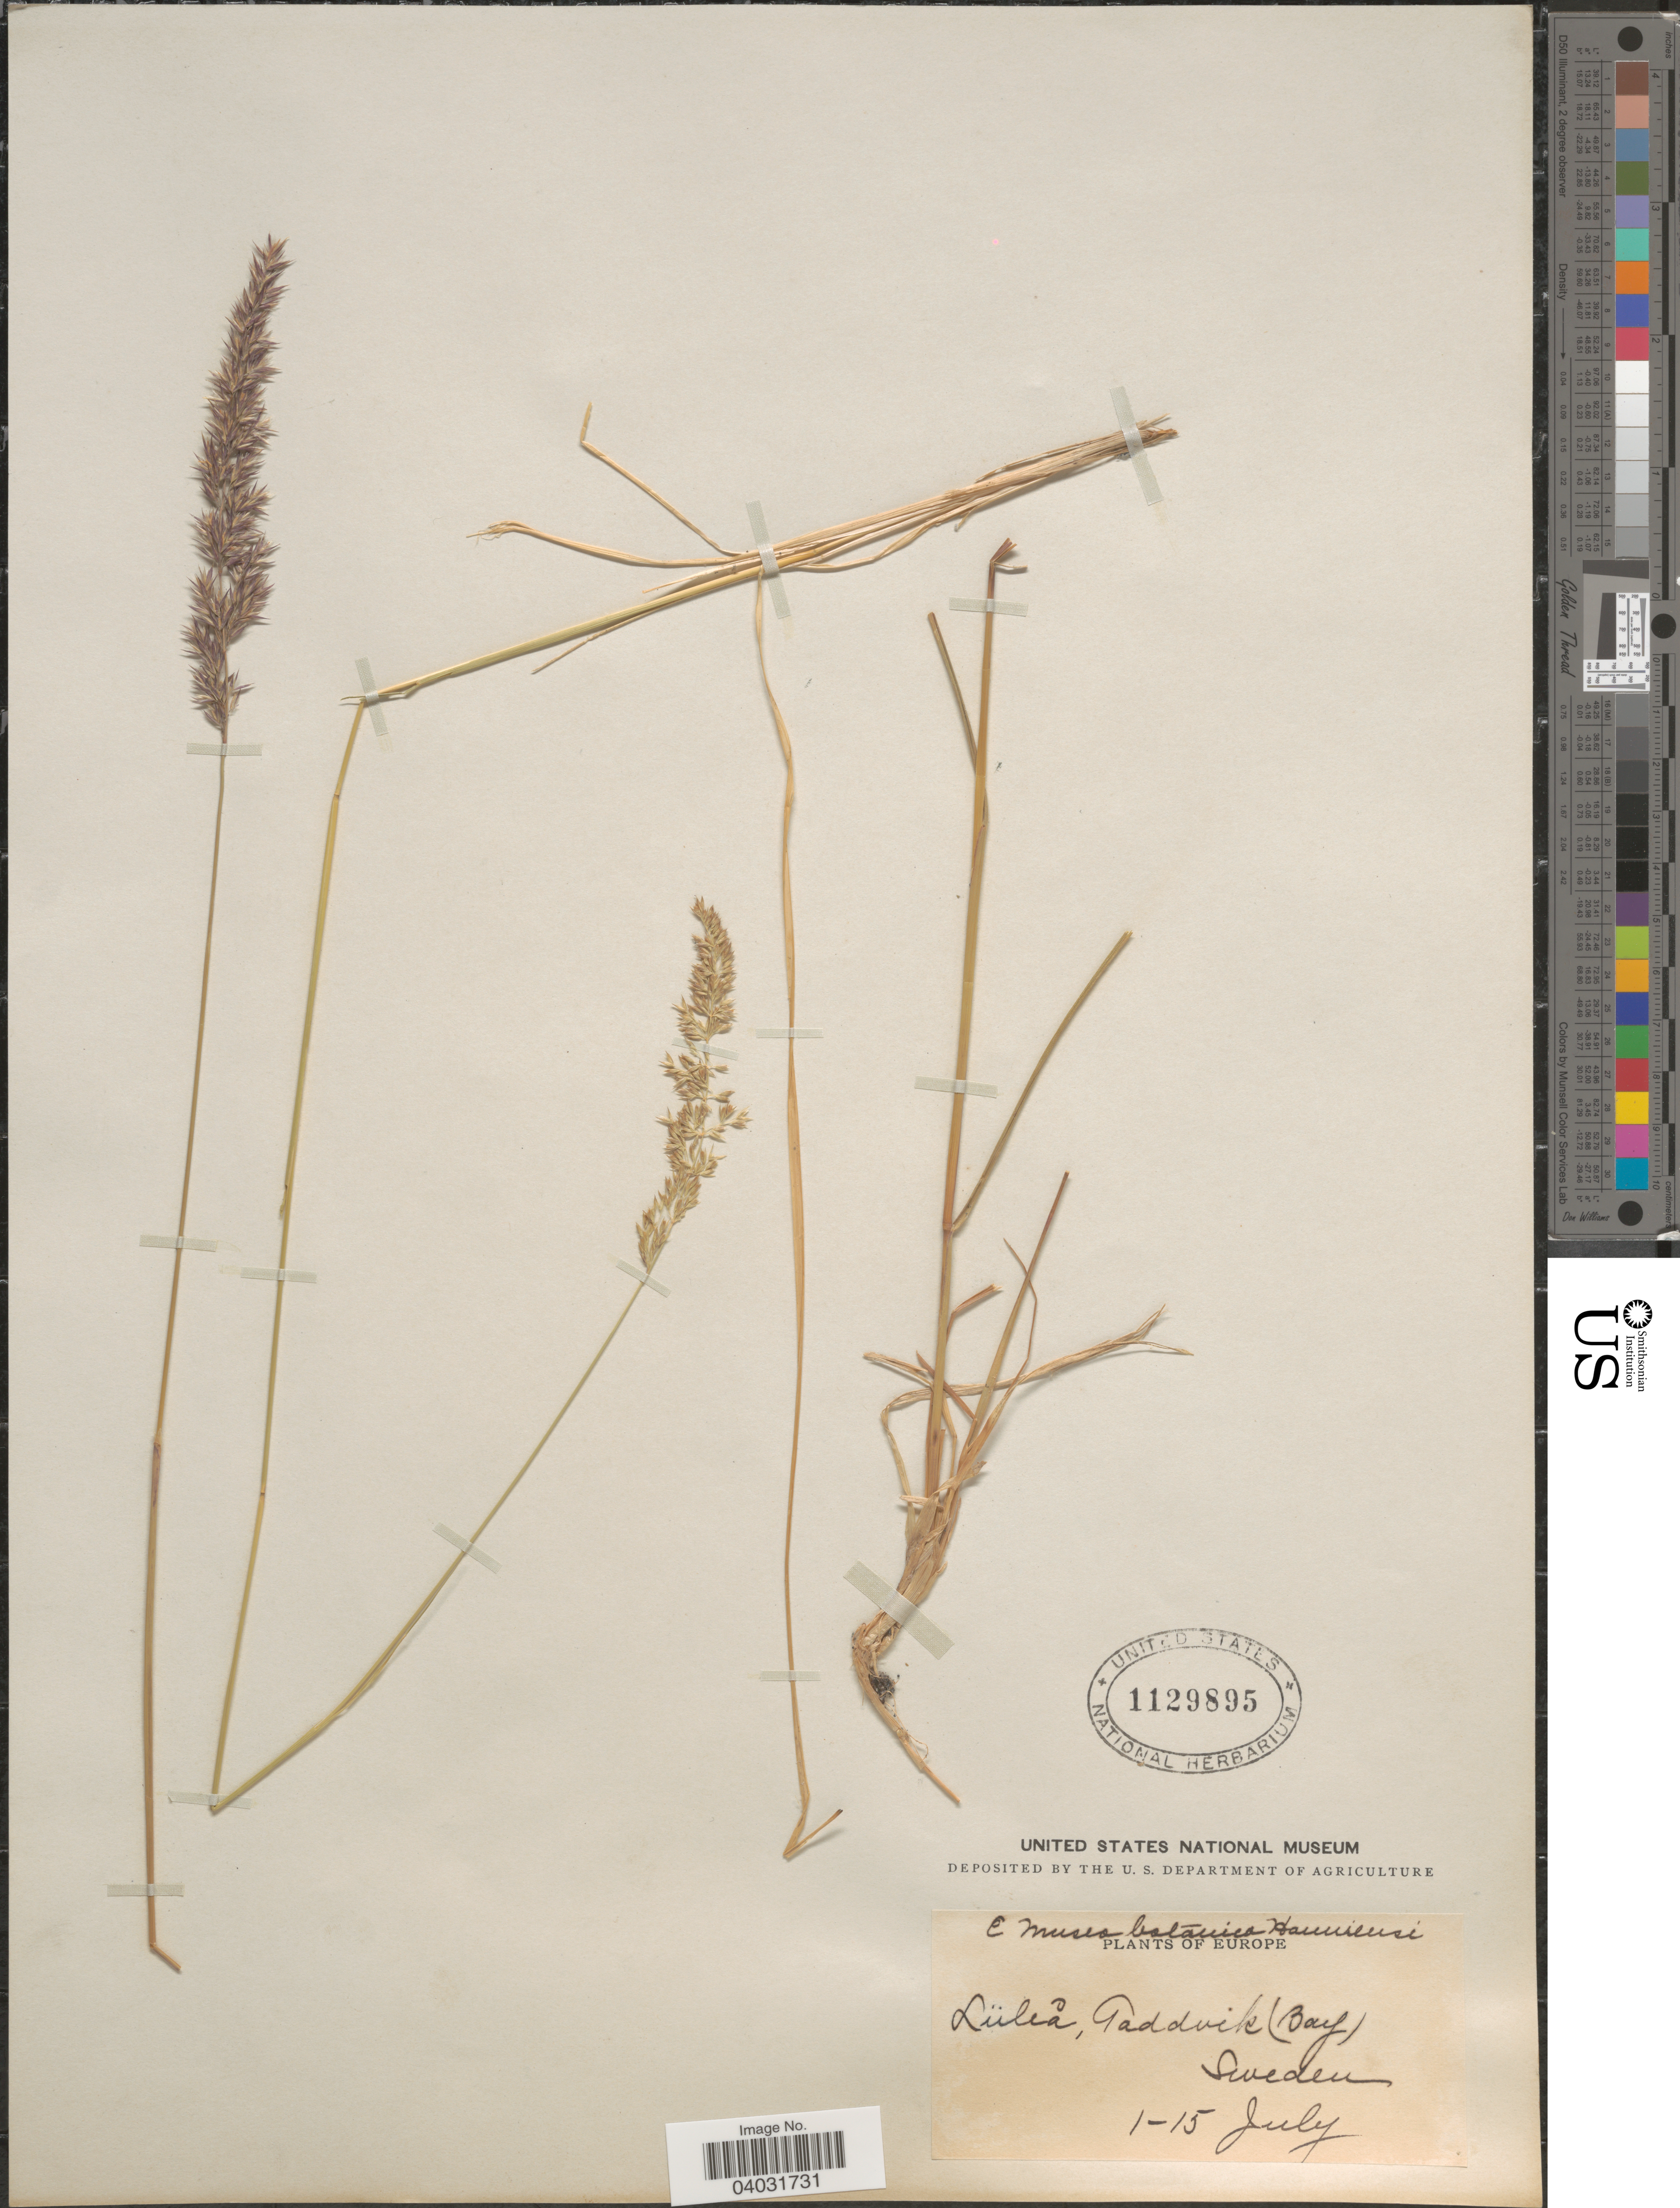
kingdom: Plantae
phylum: Tracheophyta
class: Liliopsida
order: Poales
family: Poaceae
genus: Calamagrostis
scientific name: Calamagrostis sp.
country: Sweden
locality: Lüleå, Gaddvik (Bay).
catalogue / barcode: US 1129895